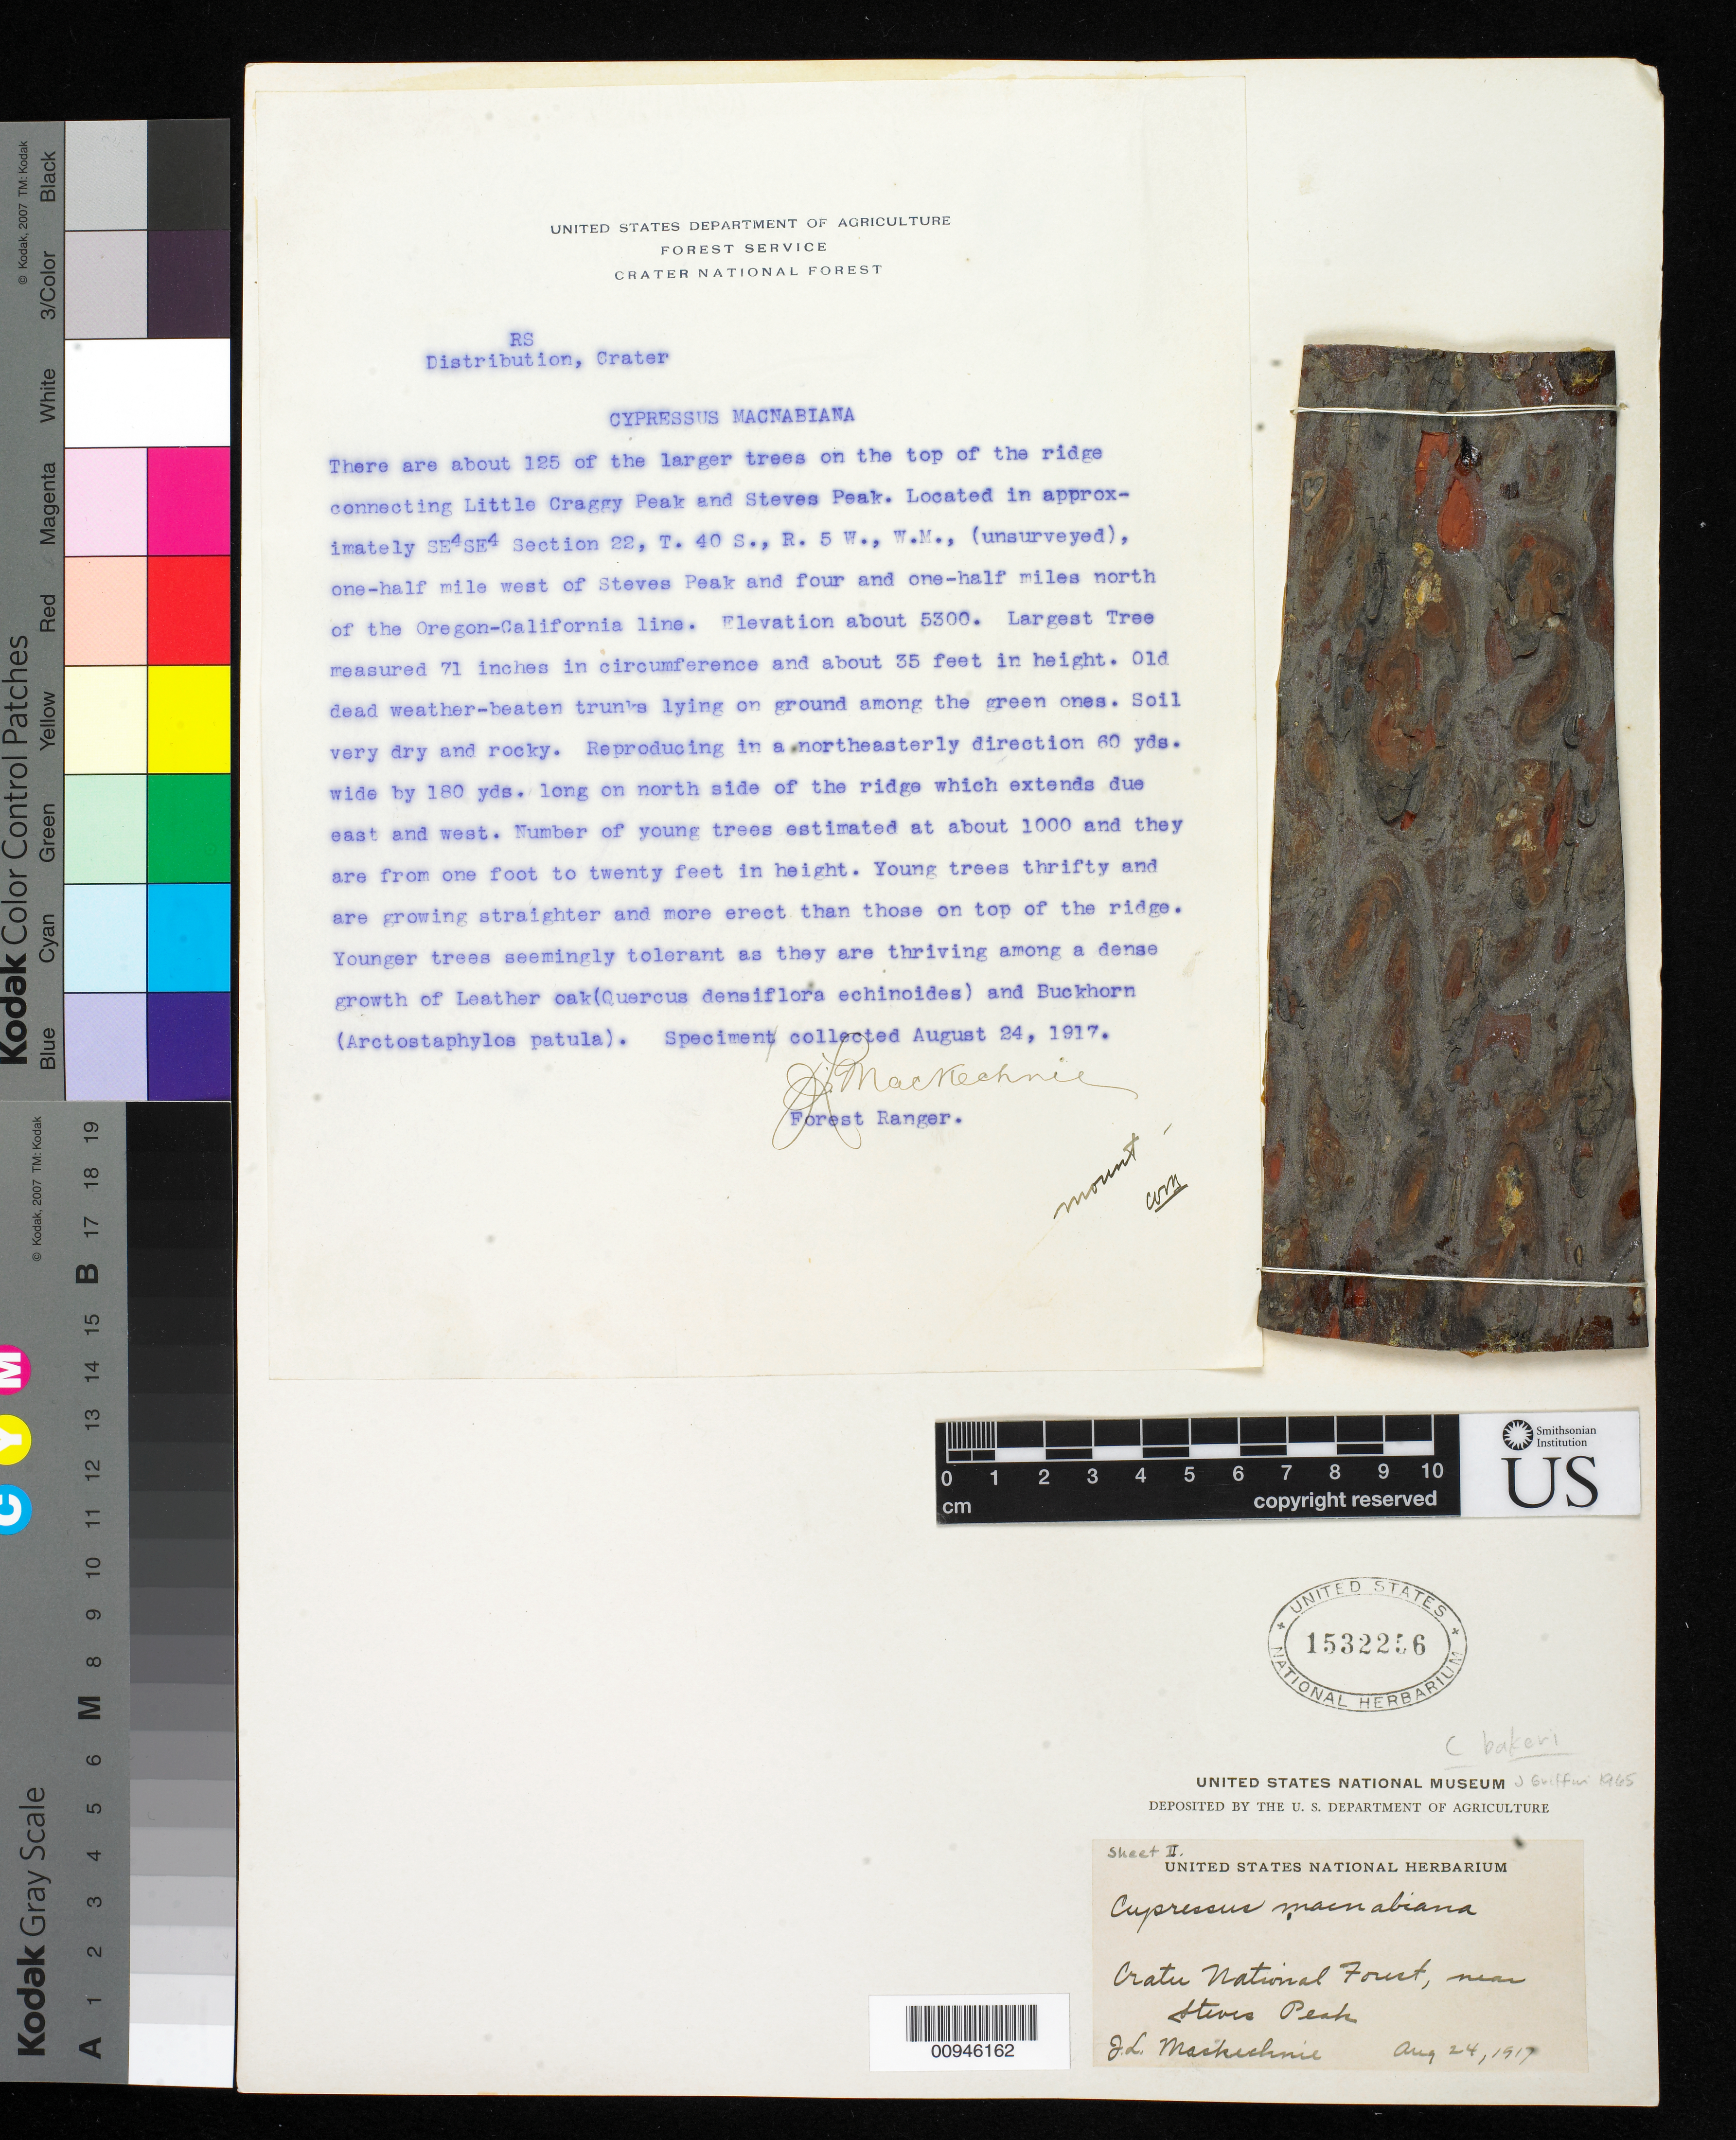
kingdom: Plantae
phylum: Tracheophyta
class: Pinopsida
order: Pinales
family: Cupressaceae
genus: Hesperocyparis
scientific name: Hesperocyparis bakeri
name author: (Jeps.) Bartel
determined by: (US) Smithsonian Institution - National Museum of Natural History - Department of Botany (UNITED STATES)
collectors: J. Mackechnie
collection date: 1917-08-24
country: United States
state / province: Oregon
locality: SE4SE4 Section 22, T. 40 S., R. 5 W., W.M., (unsurveyed), 1/2 mi W of Steves Peak and 4.5 mi N of Oregon-California line, Crater National Forest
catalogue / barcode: US 1532256